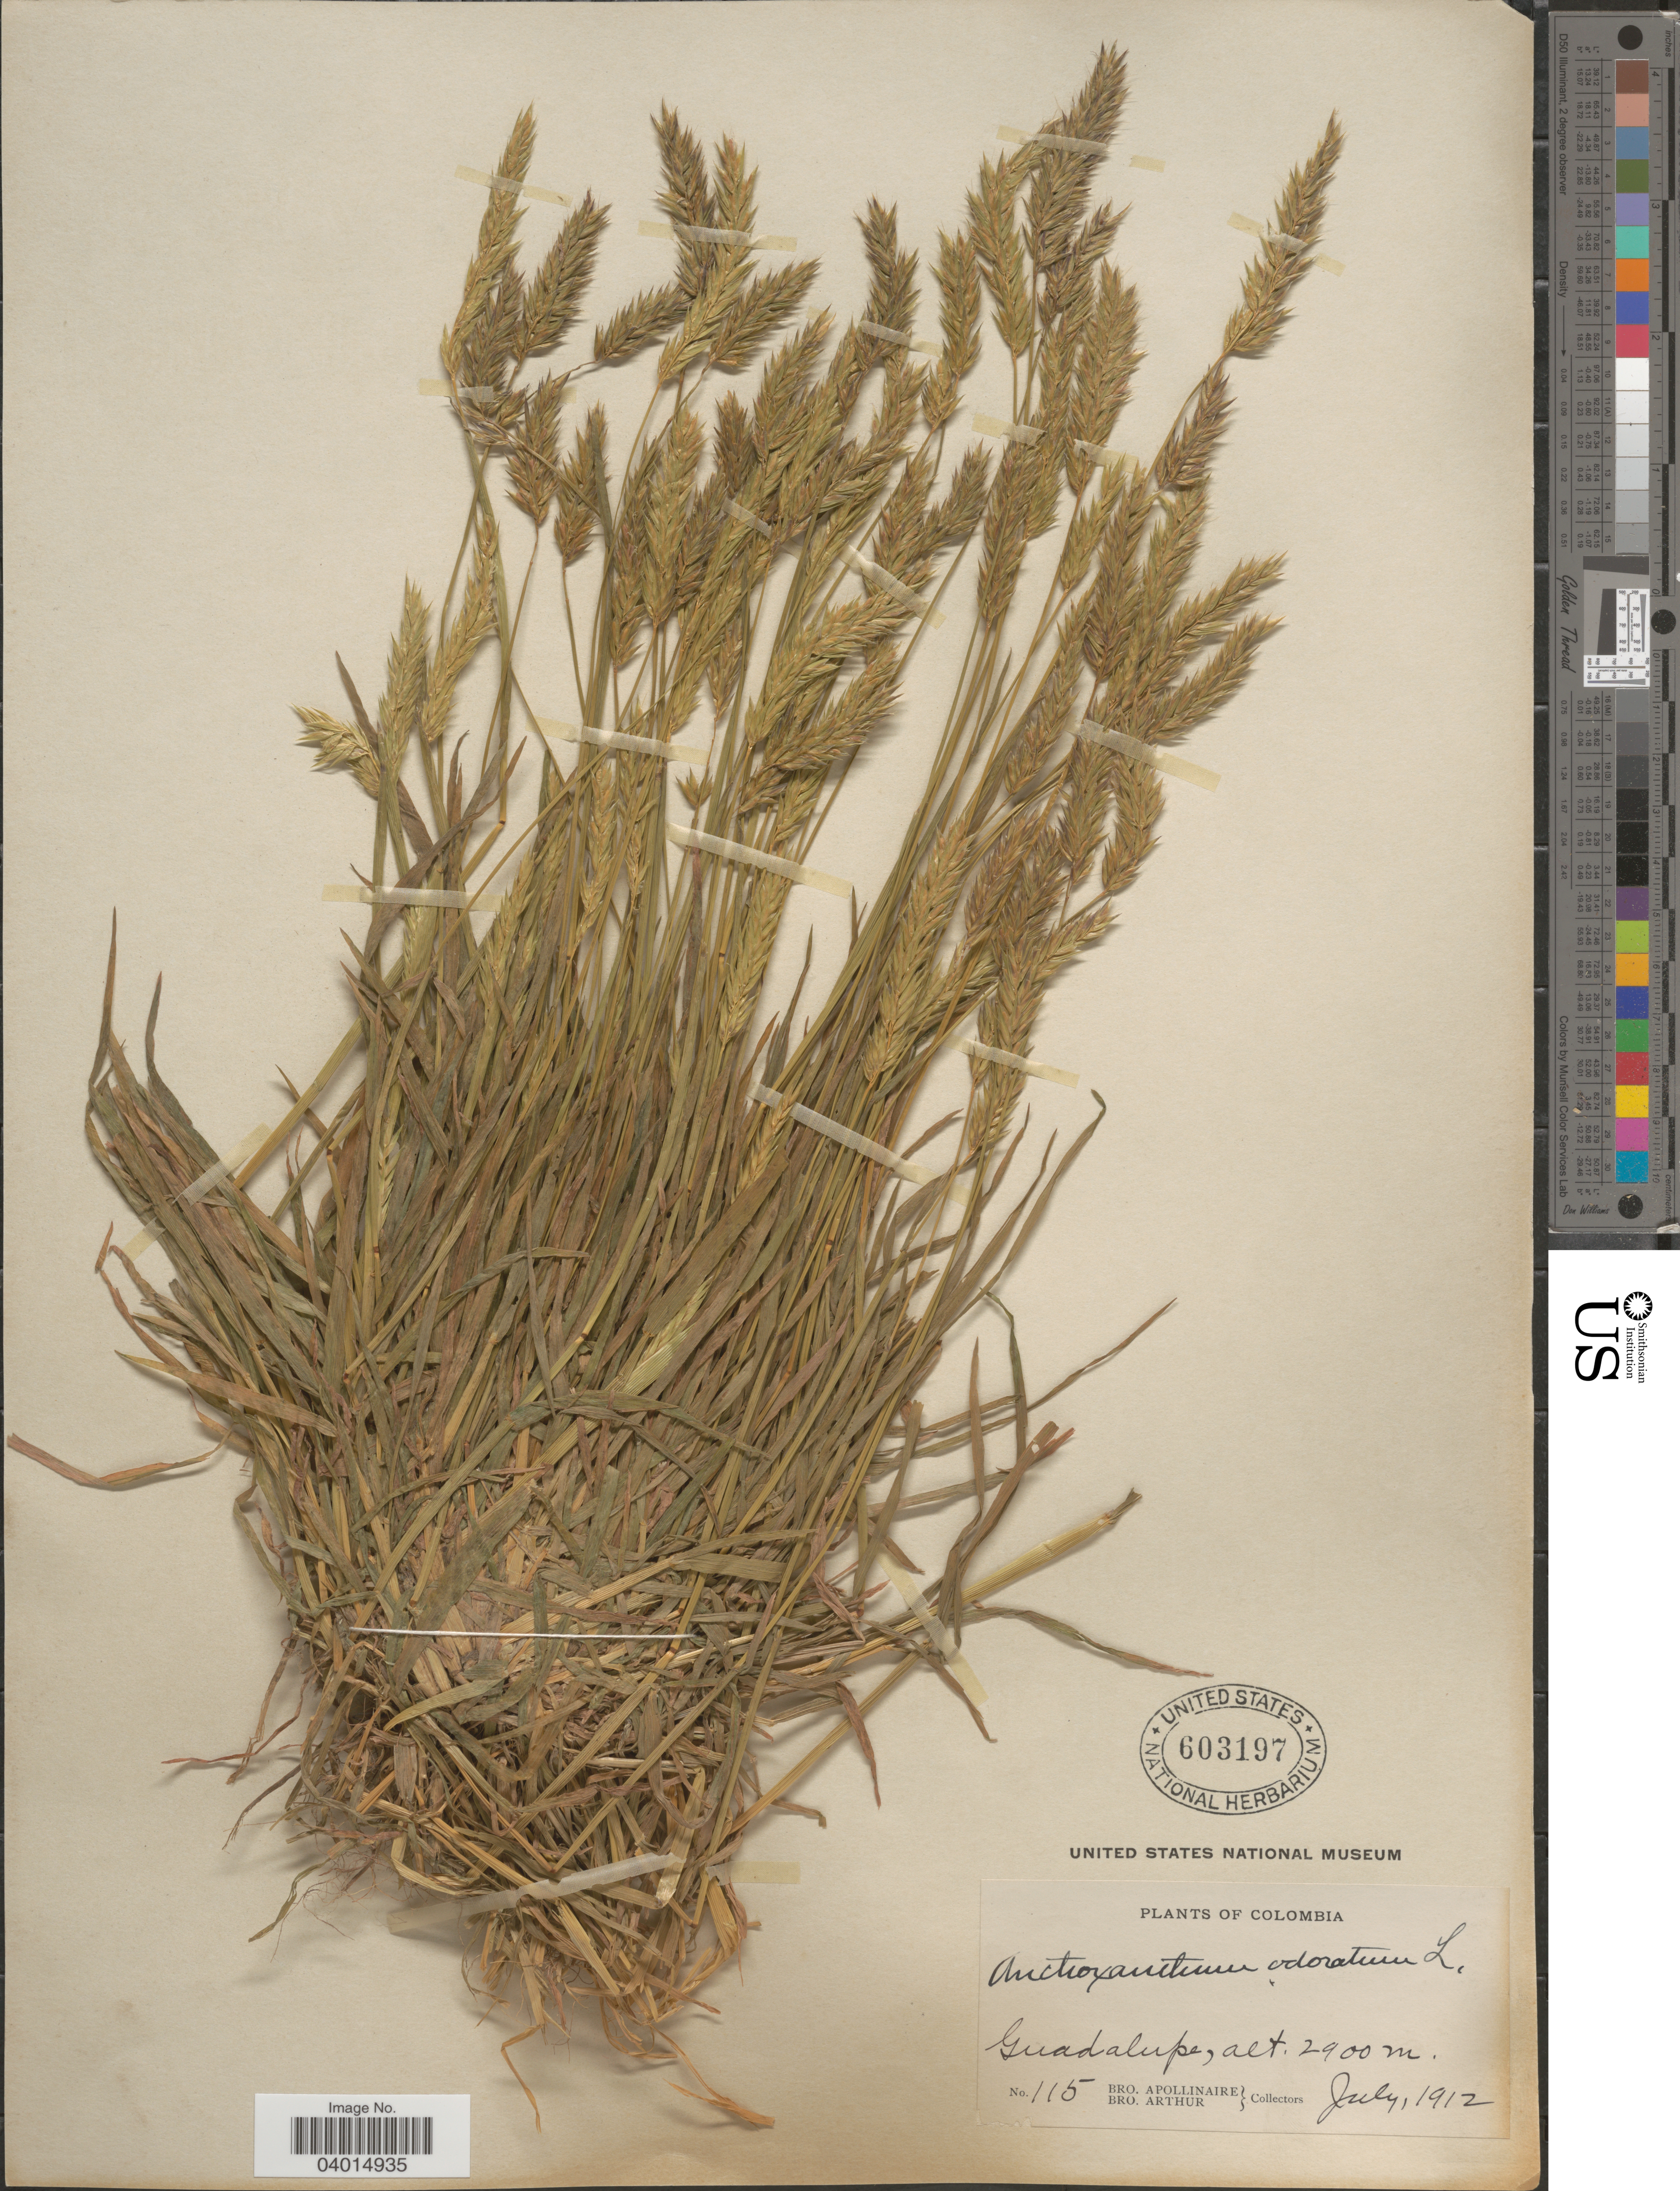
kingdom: Plantae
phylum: Tracheophyta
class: Liliopsida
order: Poales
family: Poaceae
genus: Anthoxanthum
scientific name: Anthoxanthum odoratum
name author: L.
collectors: Bro. Apollinaire & Bro. Arthur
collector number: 115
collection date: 1912-07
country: Colombia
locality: Guadalupe.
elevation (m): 2900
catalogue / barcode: US 603197